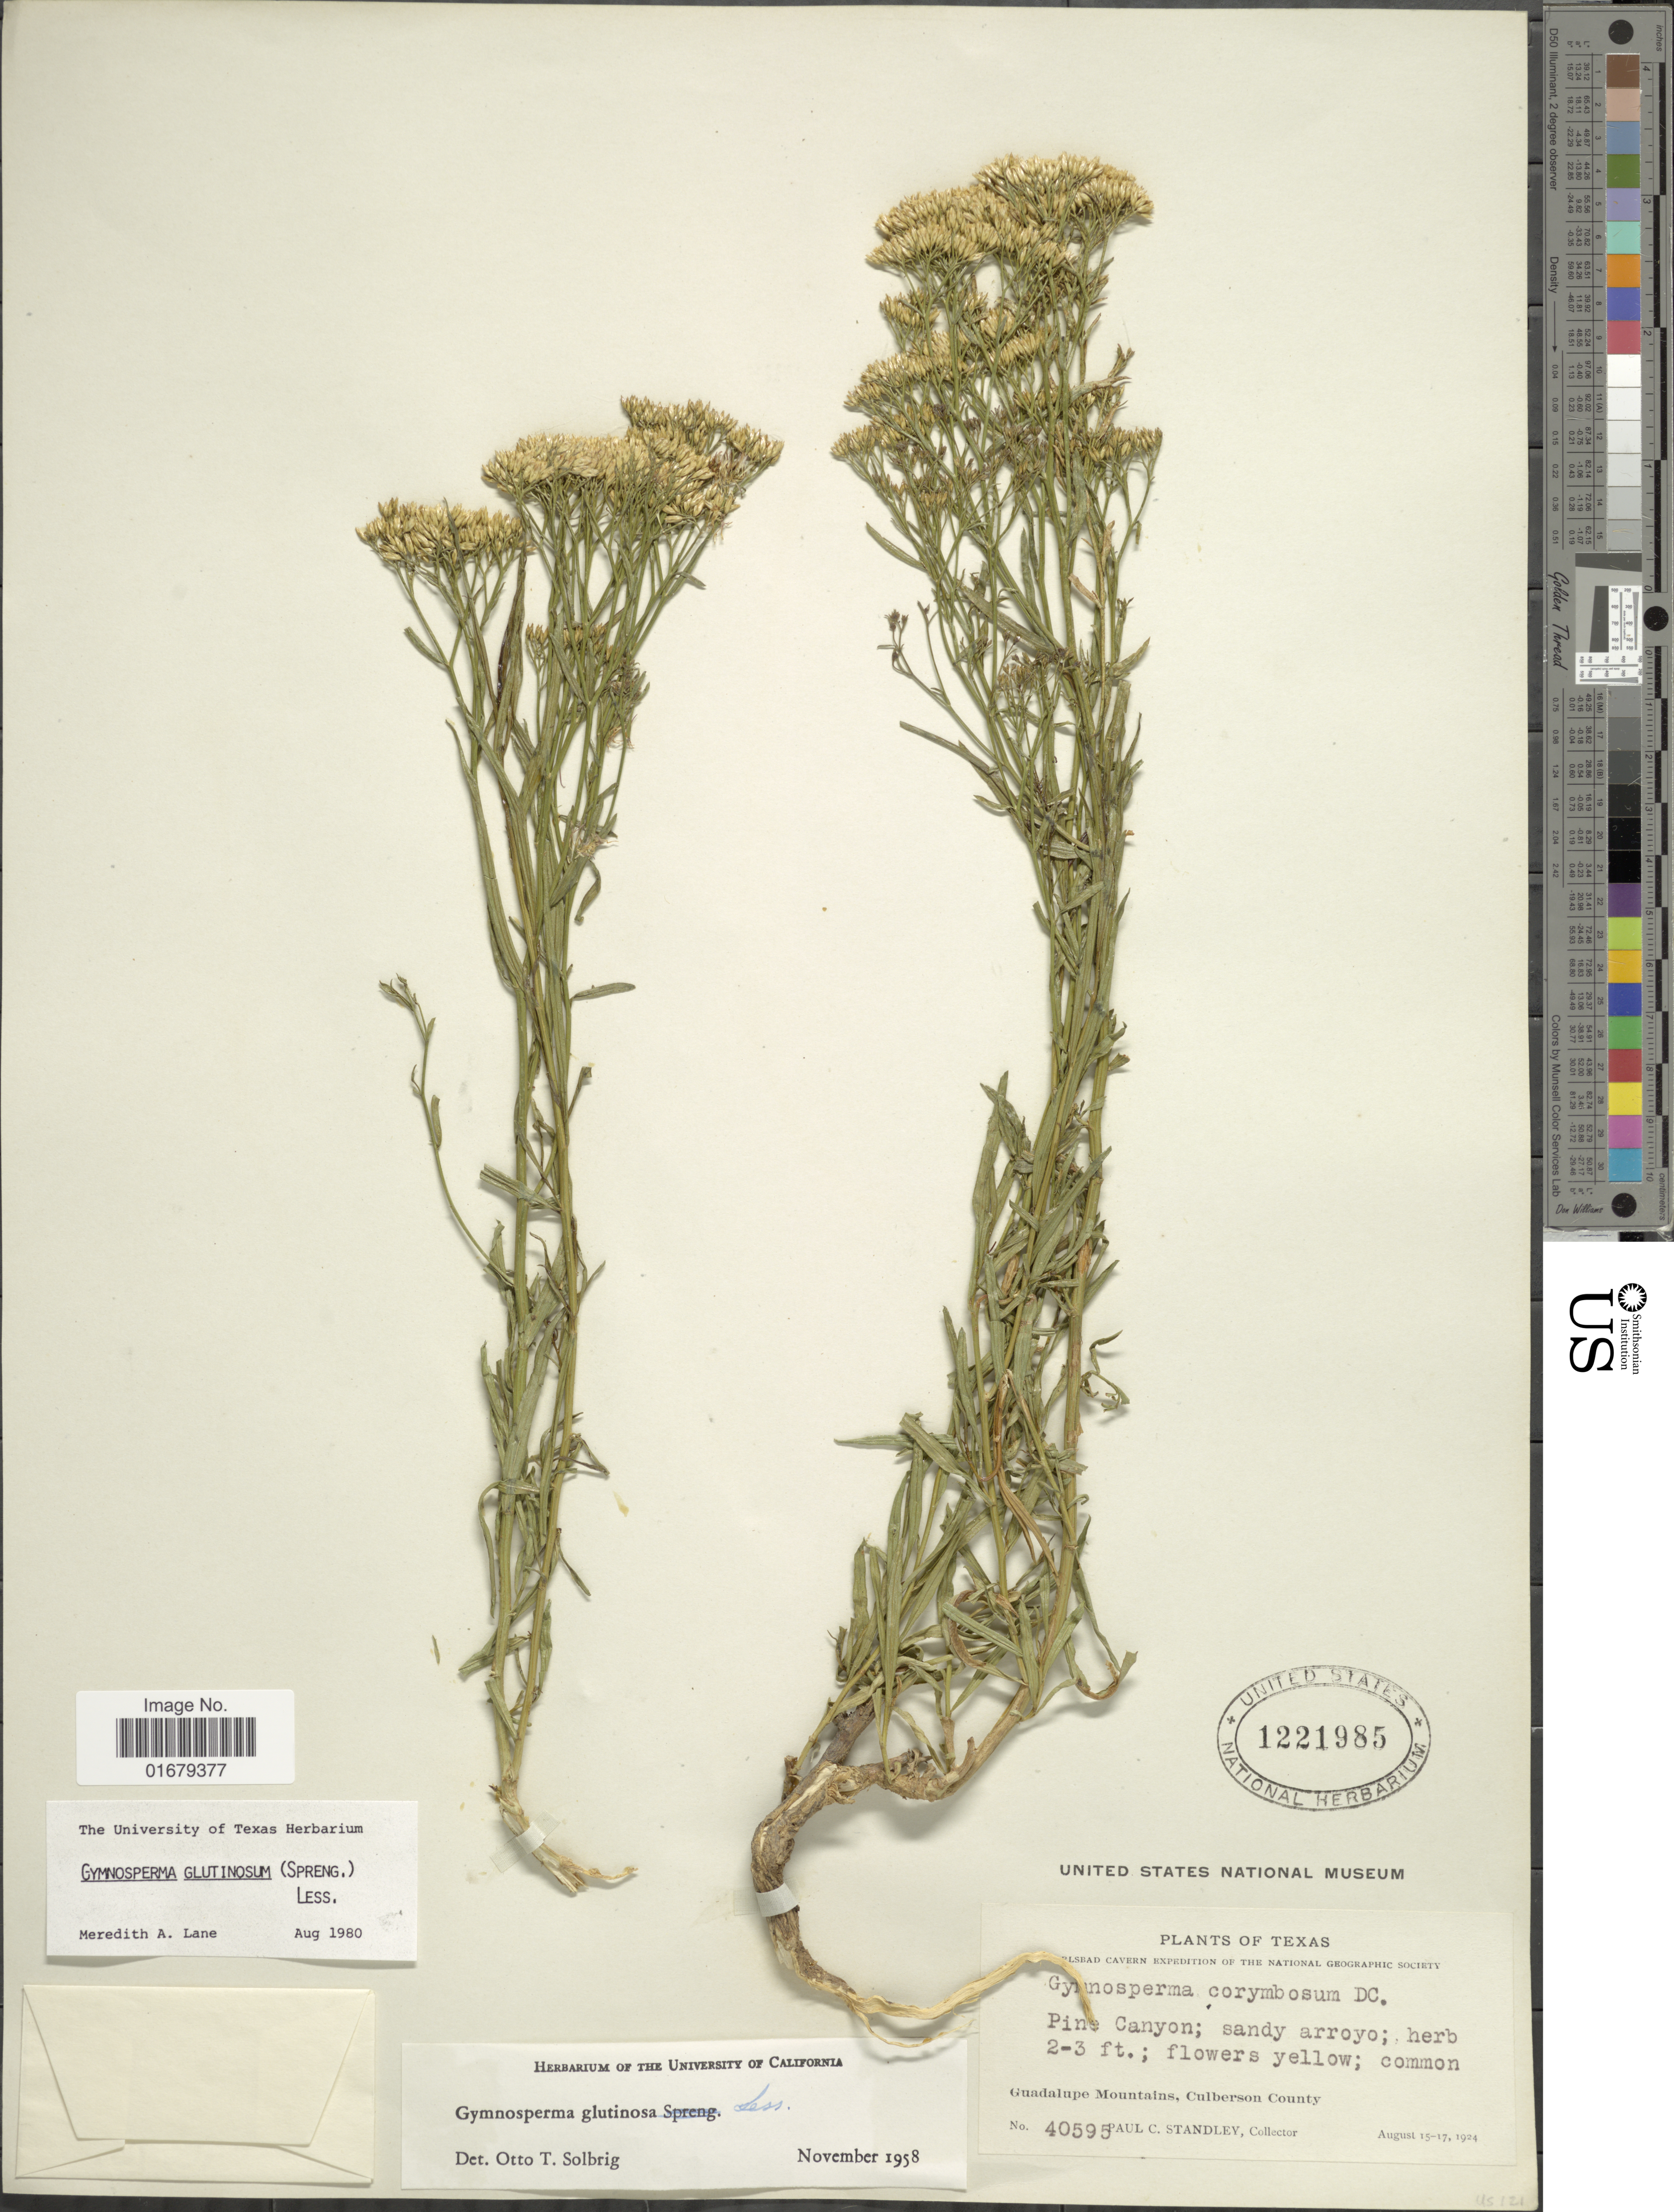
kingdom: Plantae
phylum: Tracheophyta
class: Magnoliopsida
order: Asterales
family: Asteraceae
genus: Gymnosperma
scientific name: Gymnosperma glutinosum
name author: (Spreng.) Less.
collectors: P. C. Standley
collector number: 40595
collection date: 1924-08-15/1924-08-17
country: United States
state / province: Texas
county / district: Culberson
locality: Guadalupe Mountains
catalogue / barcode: US 1221985